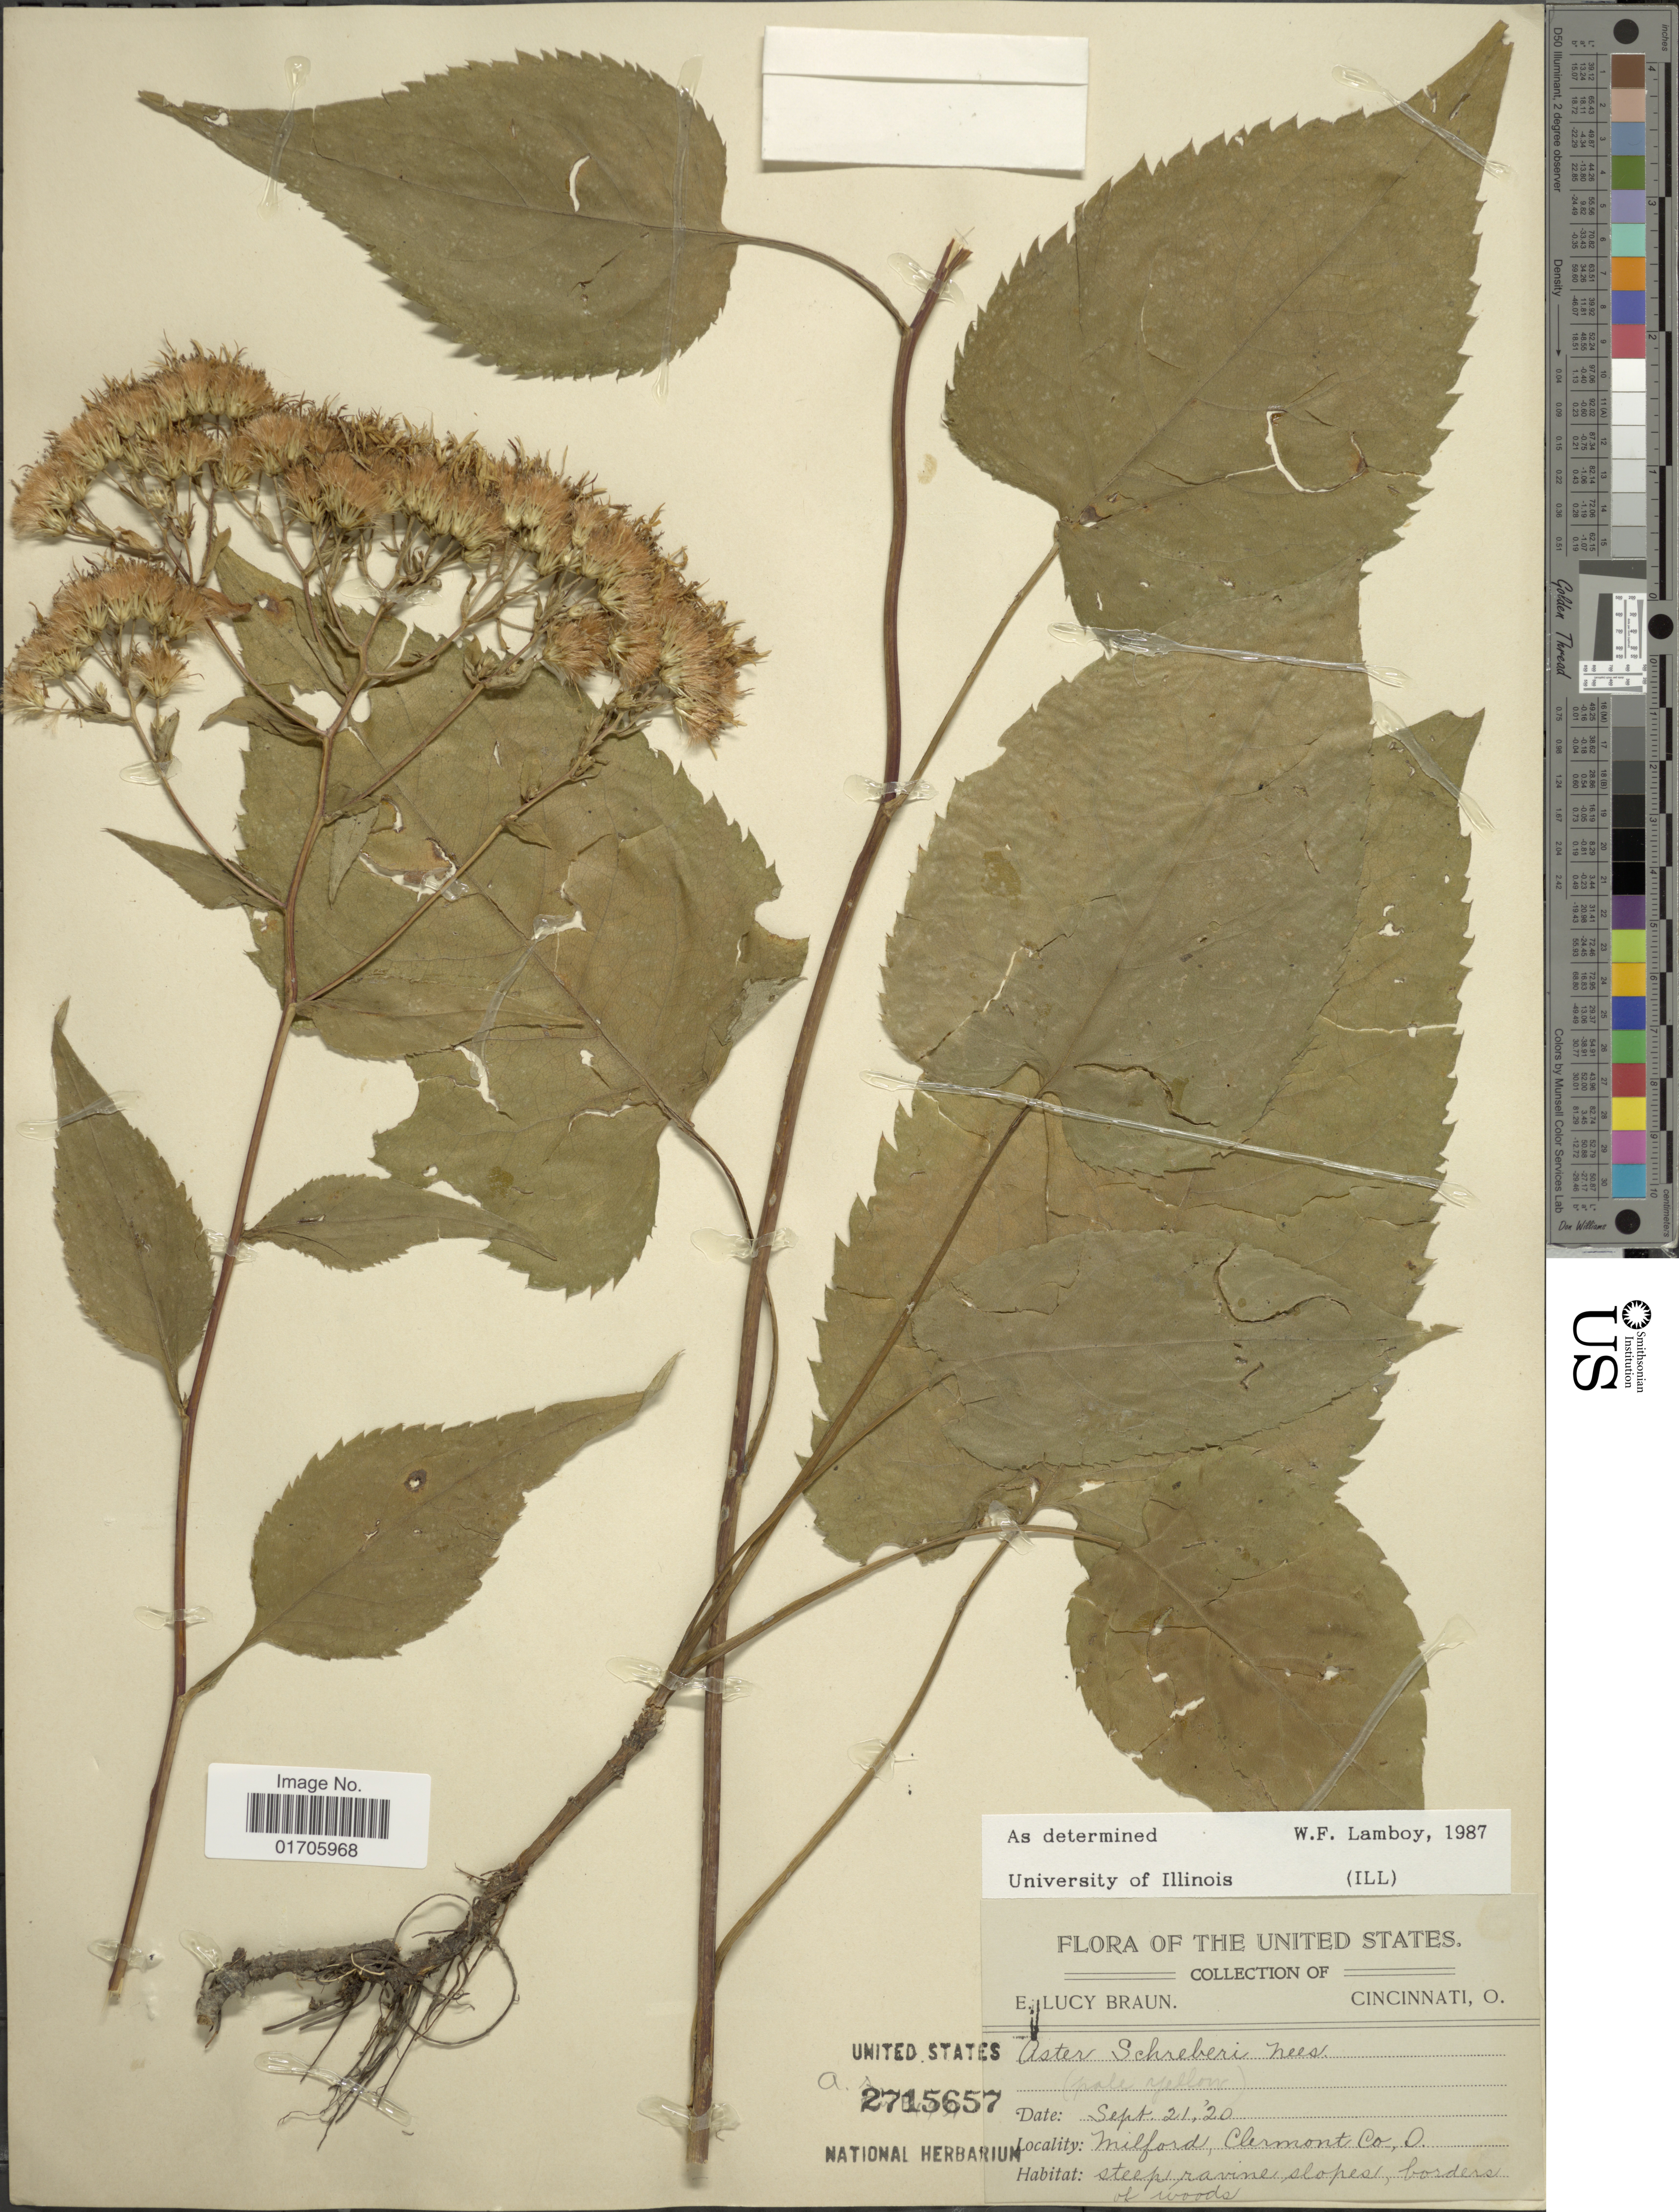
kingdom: Plantae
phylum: Tracheophyta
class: Magnoliopsida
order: Asterales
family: Asteraceae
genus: Eurybia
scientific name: Eurybia schreberi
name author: (Nees) Nees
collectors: E. L. Braun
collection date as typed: Transcribed d/m/y: 21/9/20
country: United States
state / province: Ohio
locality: Milford, Clermont Co., O.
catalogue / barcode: US 2715657